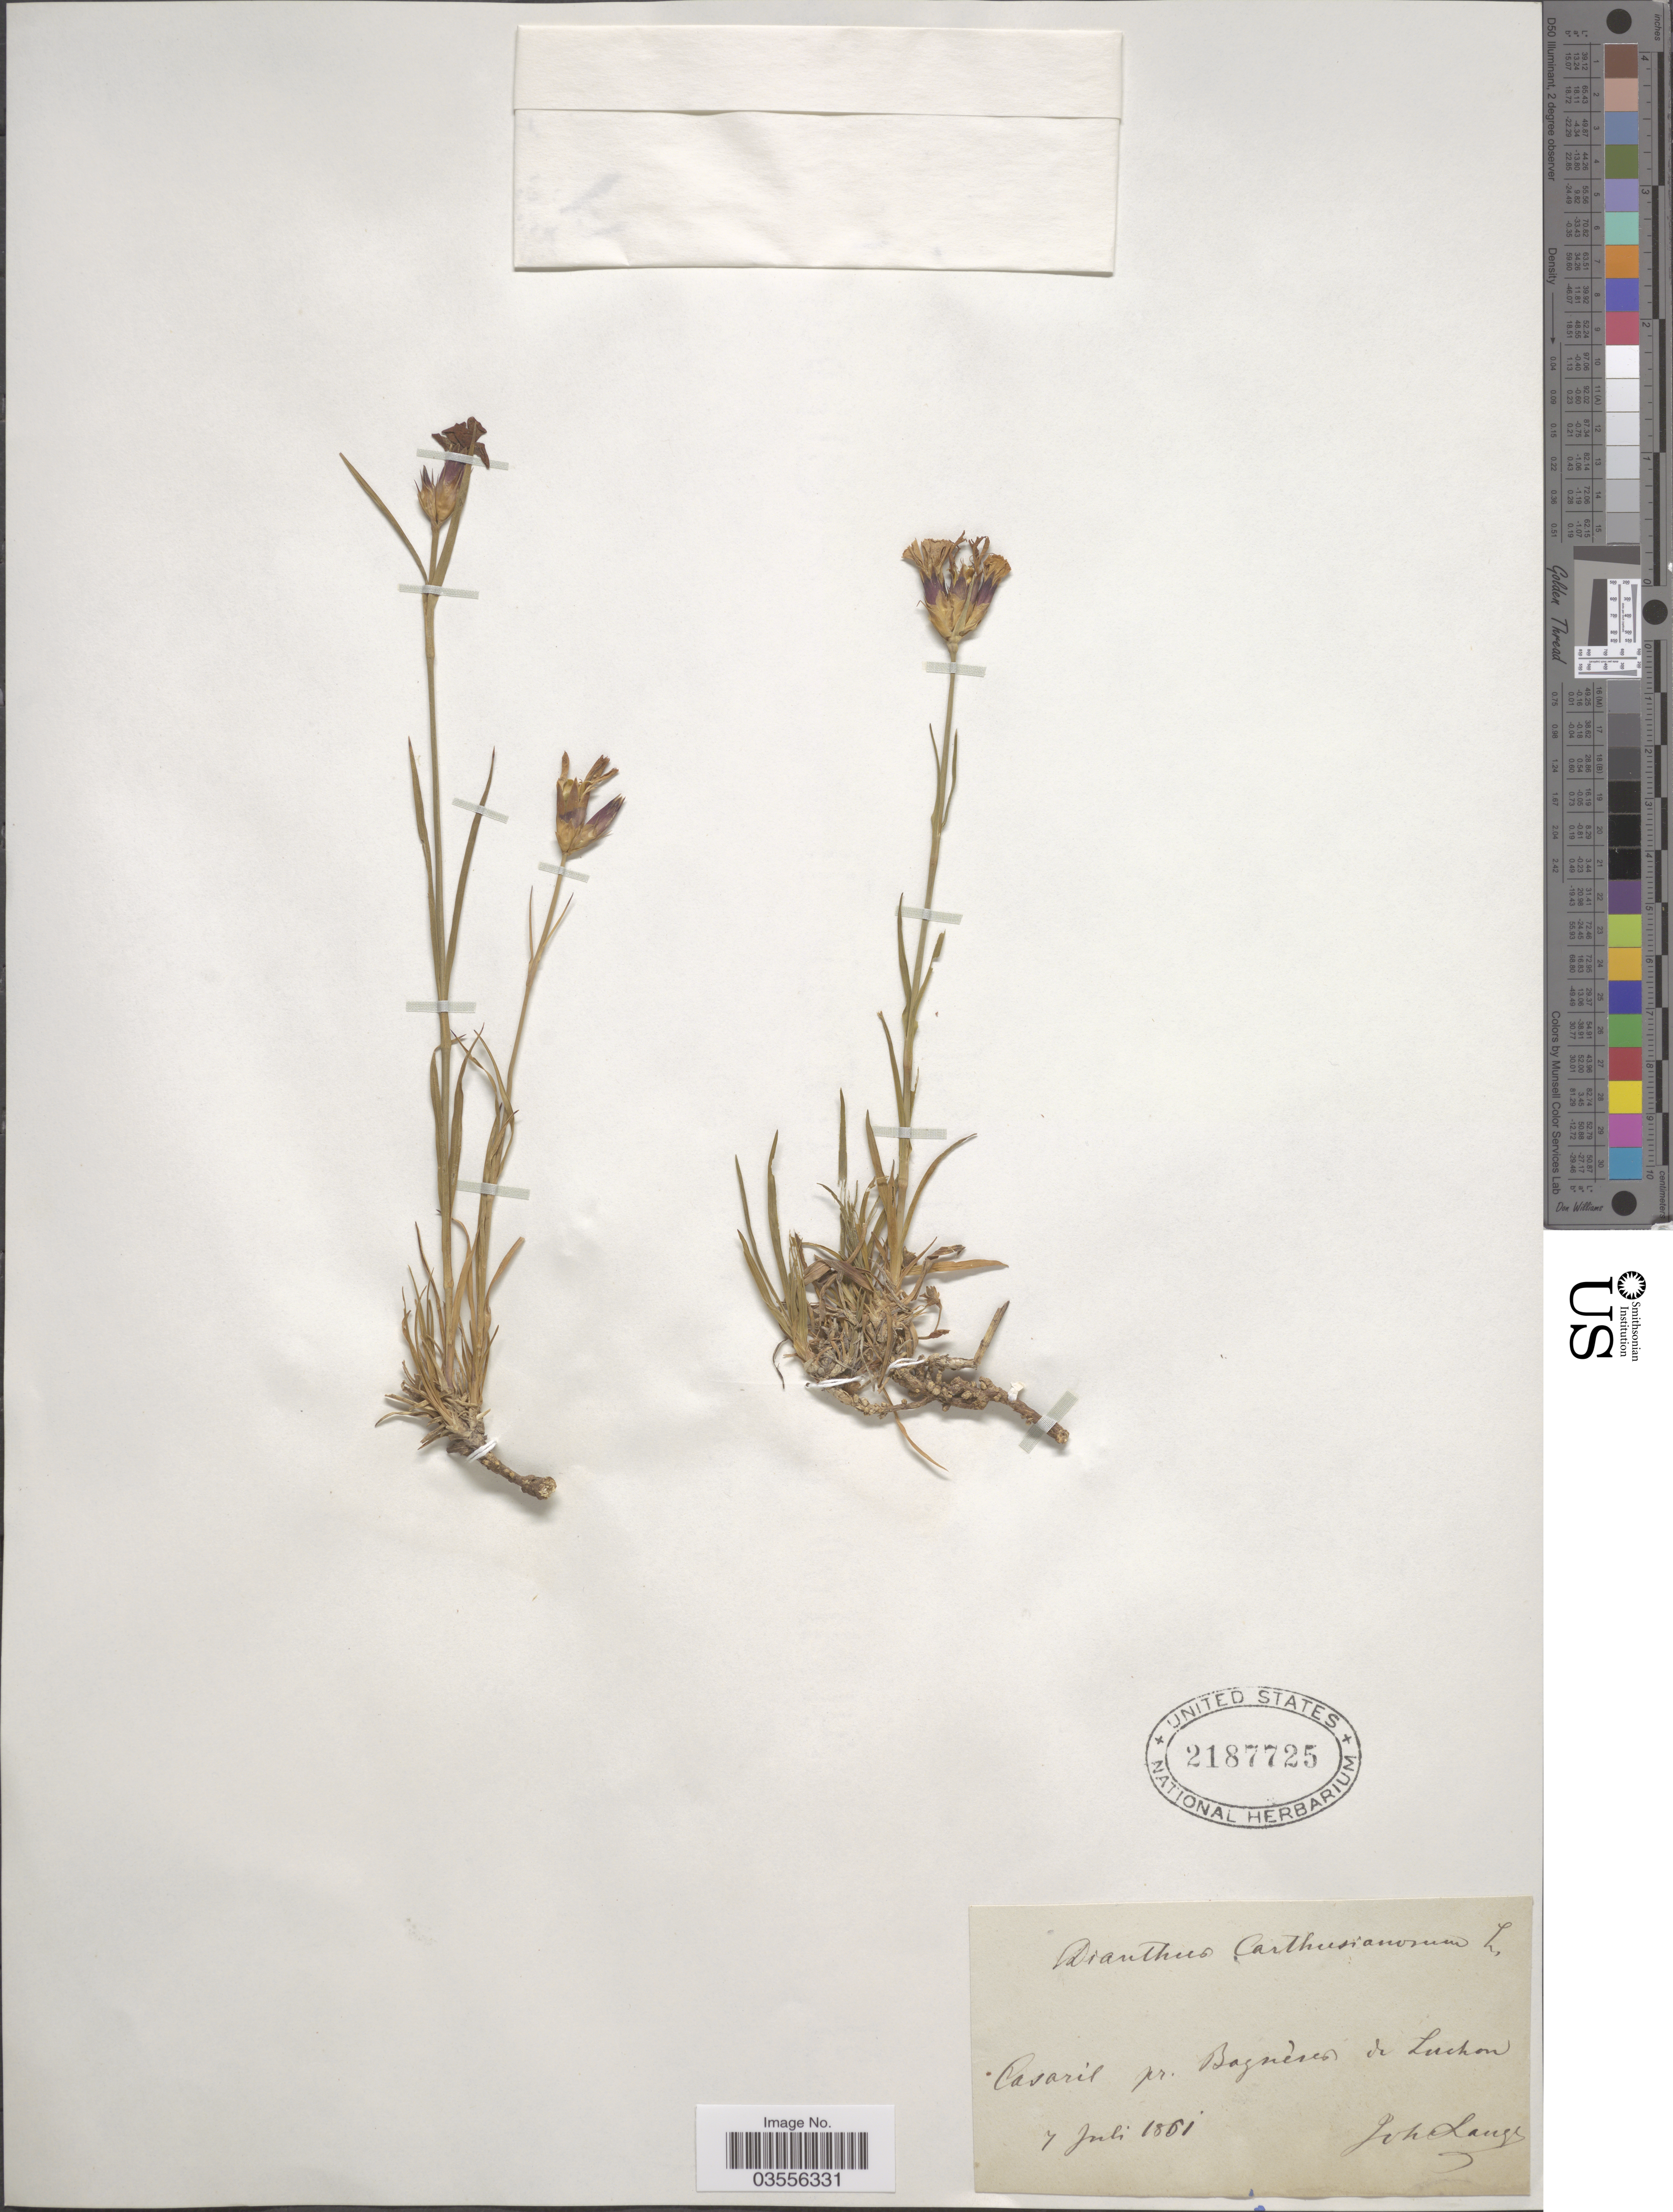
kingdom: Plantae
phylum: Tracheophyta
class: Magnoliopsida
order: Caryophyllales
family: Caryophyllaceae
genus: Dianthus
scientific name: Dianthus carthusianorum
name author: L.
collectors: J. M. C. Lange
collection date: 1861-07-07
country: France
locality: Casaril pr. Bagnères de Luchon.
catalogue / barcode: US 2187725